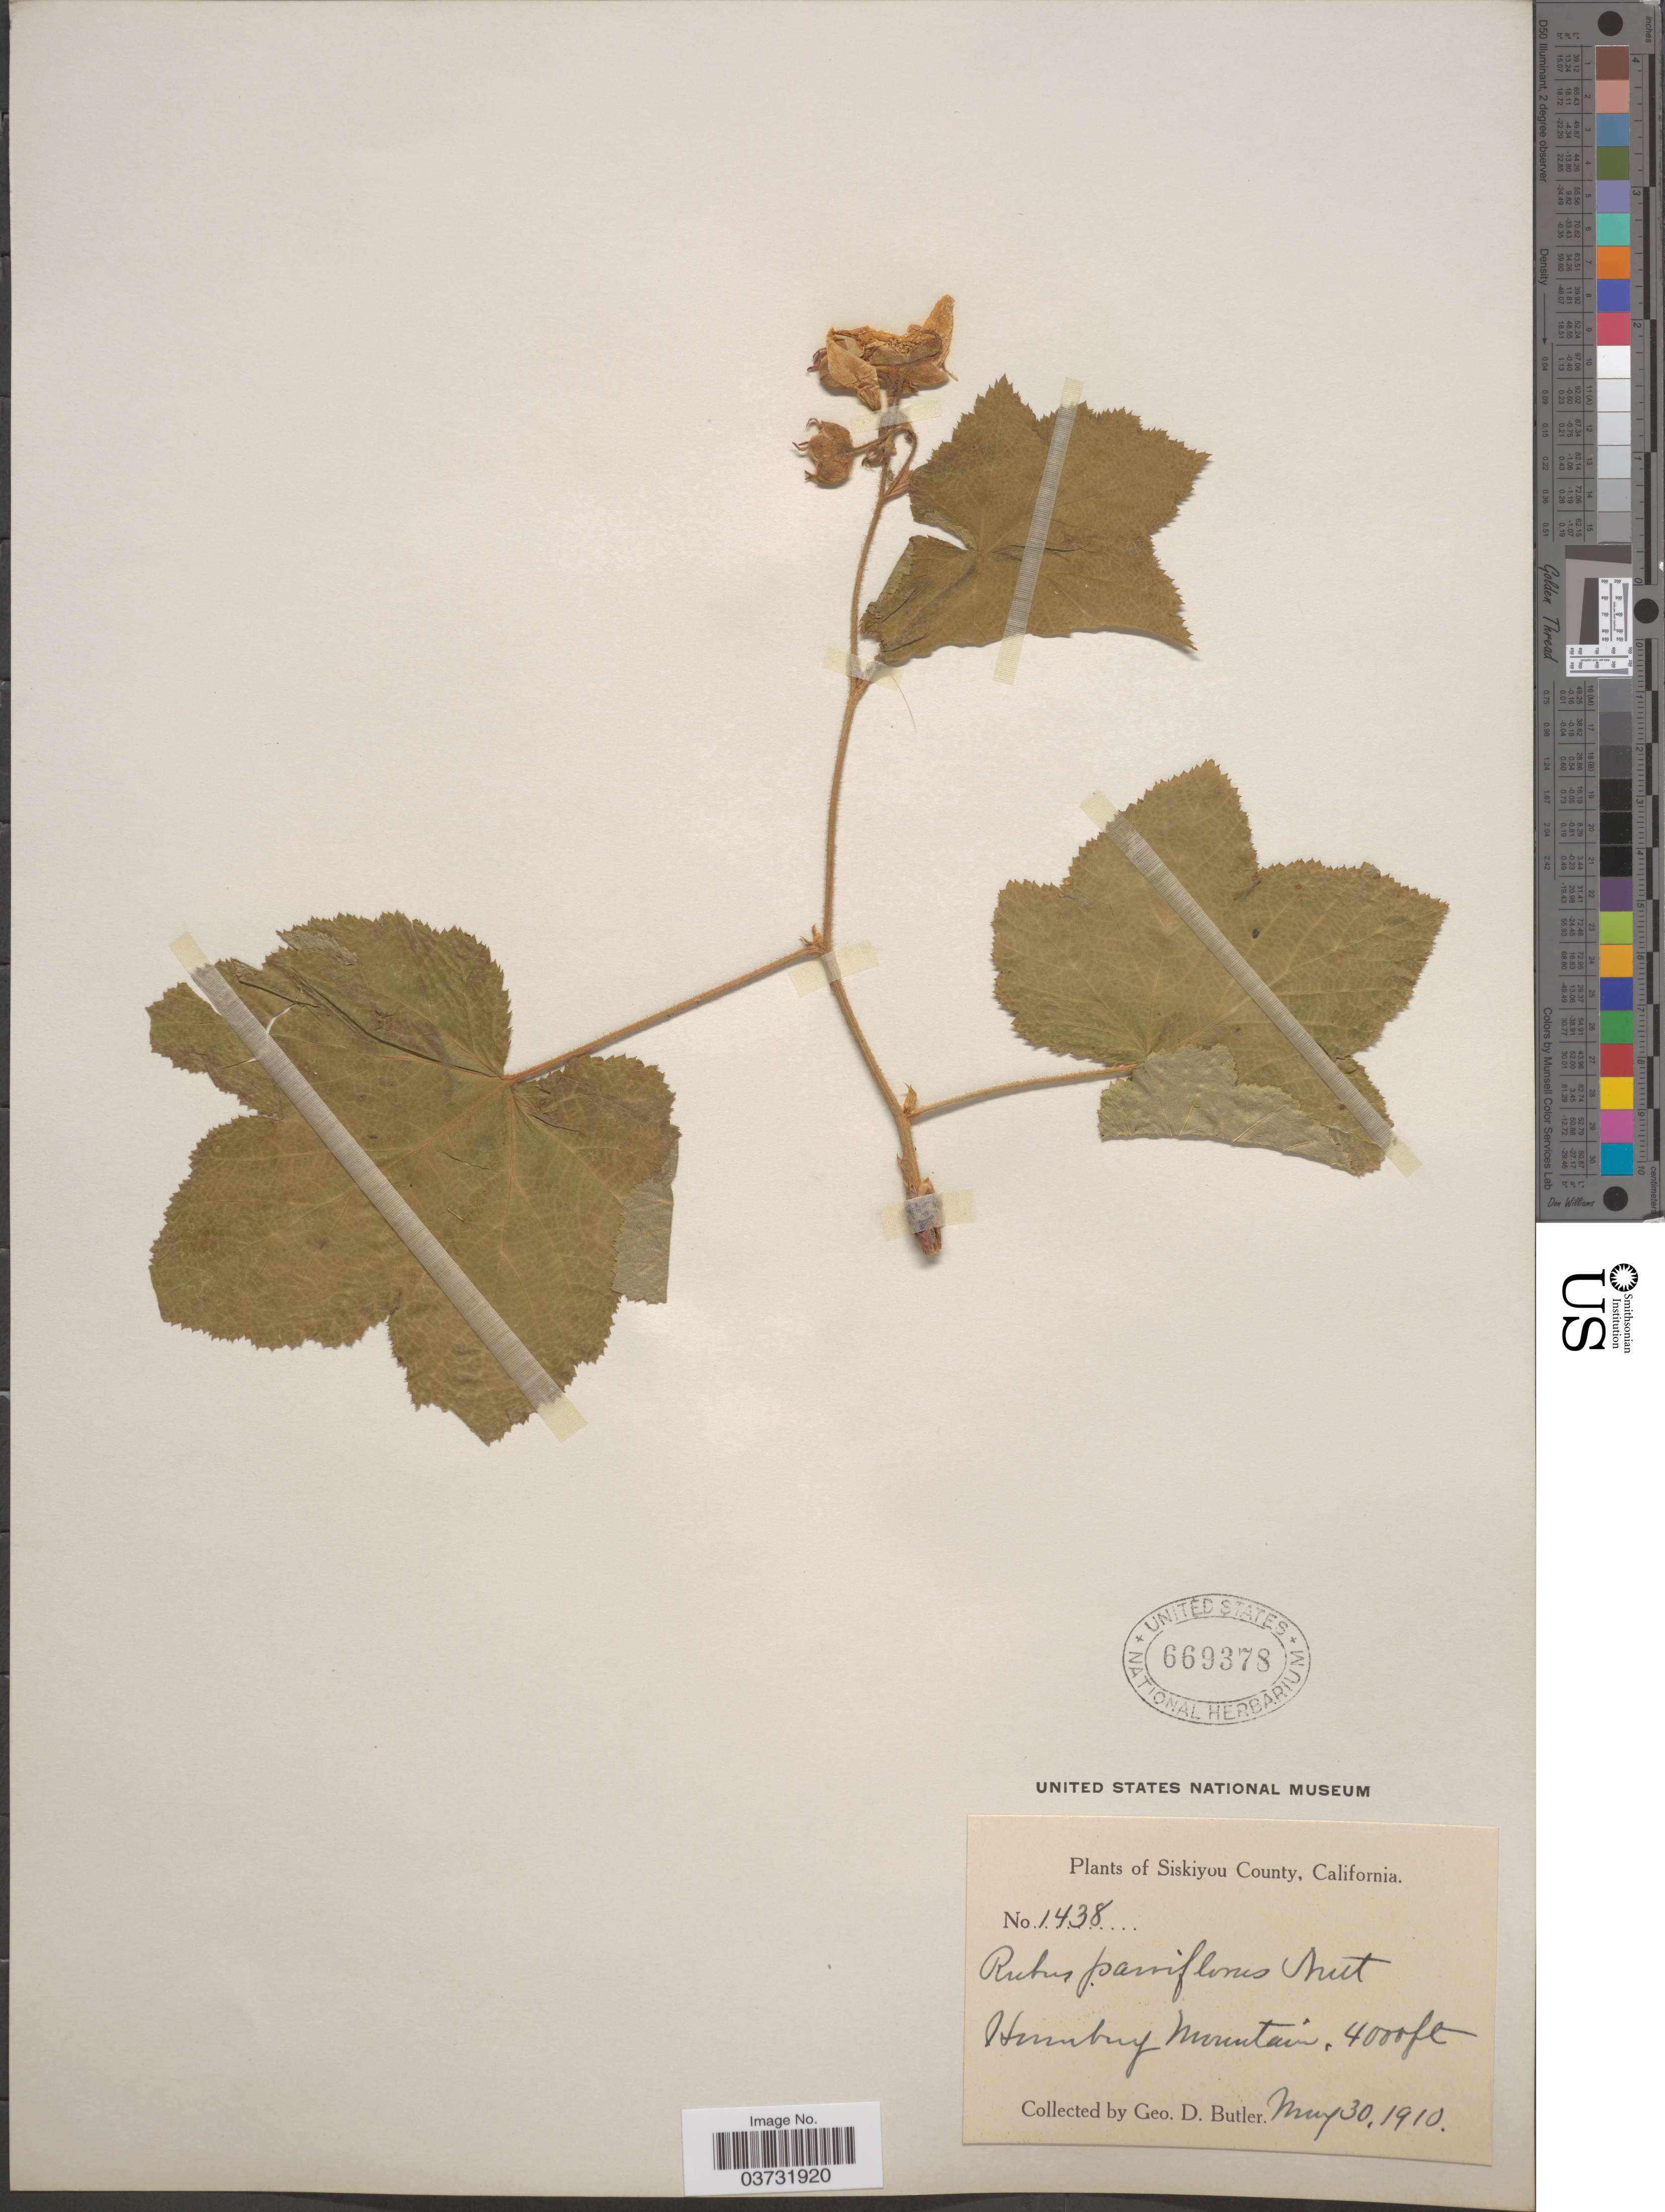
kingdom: Plantae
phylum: Tracheophyta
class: Magnoliopsida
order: Rosales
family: Rosaceae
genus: Rubus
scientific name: Rubus parviflorus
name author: Nutt.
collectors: G. D. Butler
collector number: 1438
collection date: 1910-05-30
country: United States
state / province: California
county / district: Siskiyou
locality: Siskiyou County. Humphrey Mountain.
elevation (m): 1219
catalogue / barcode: US 669378